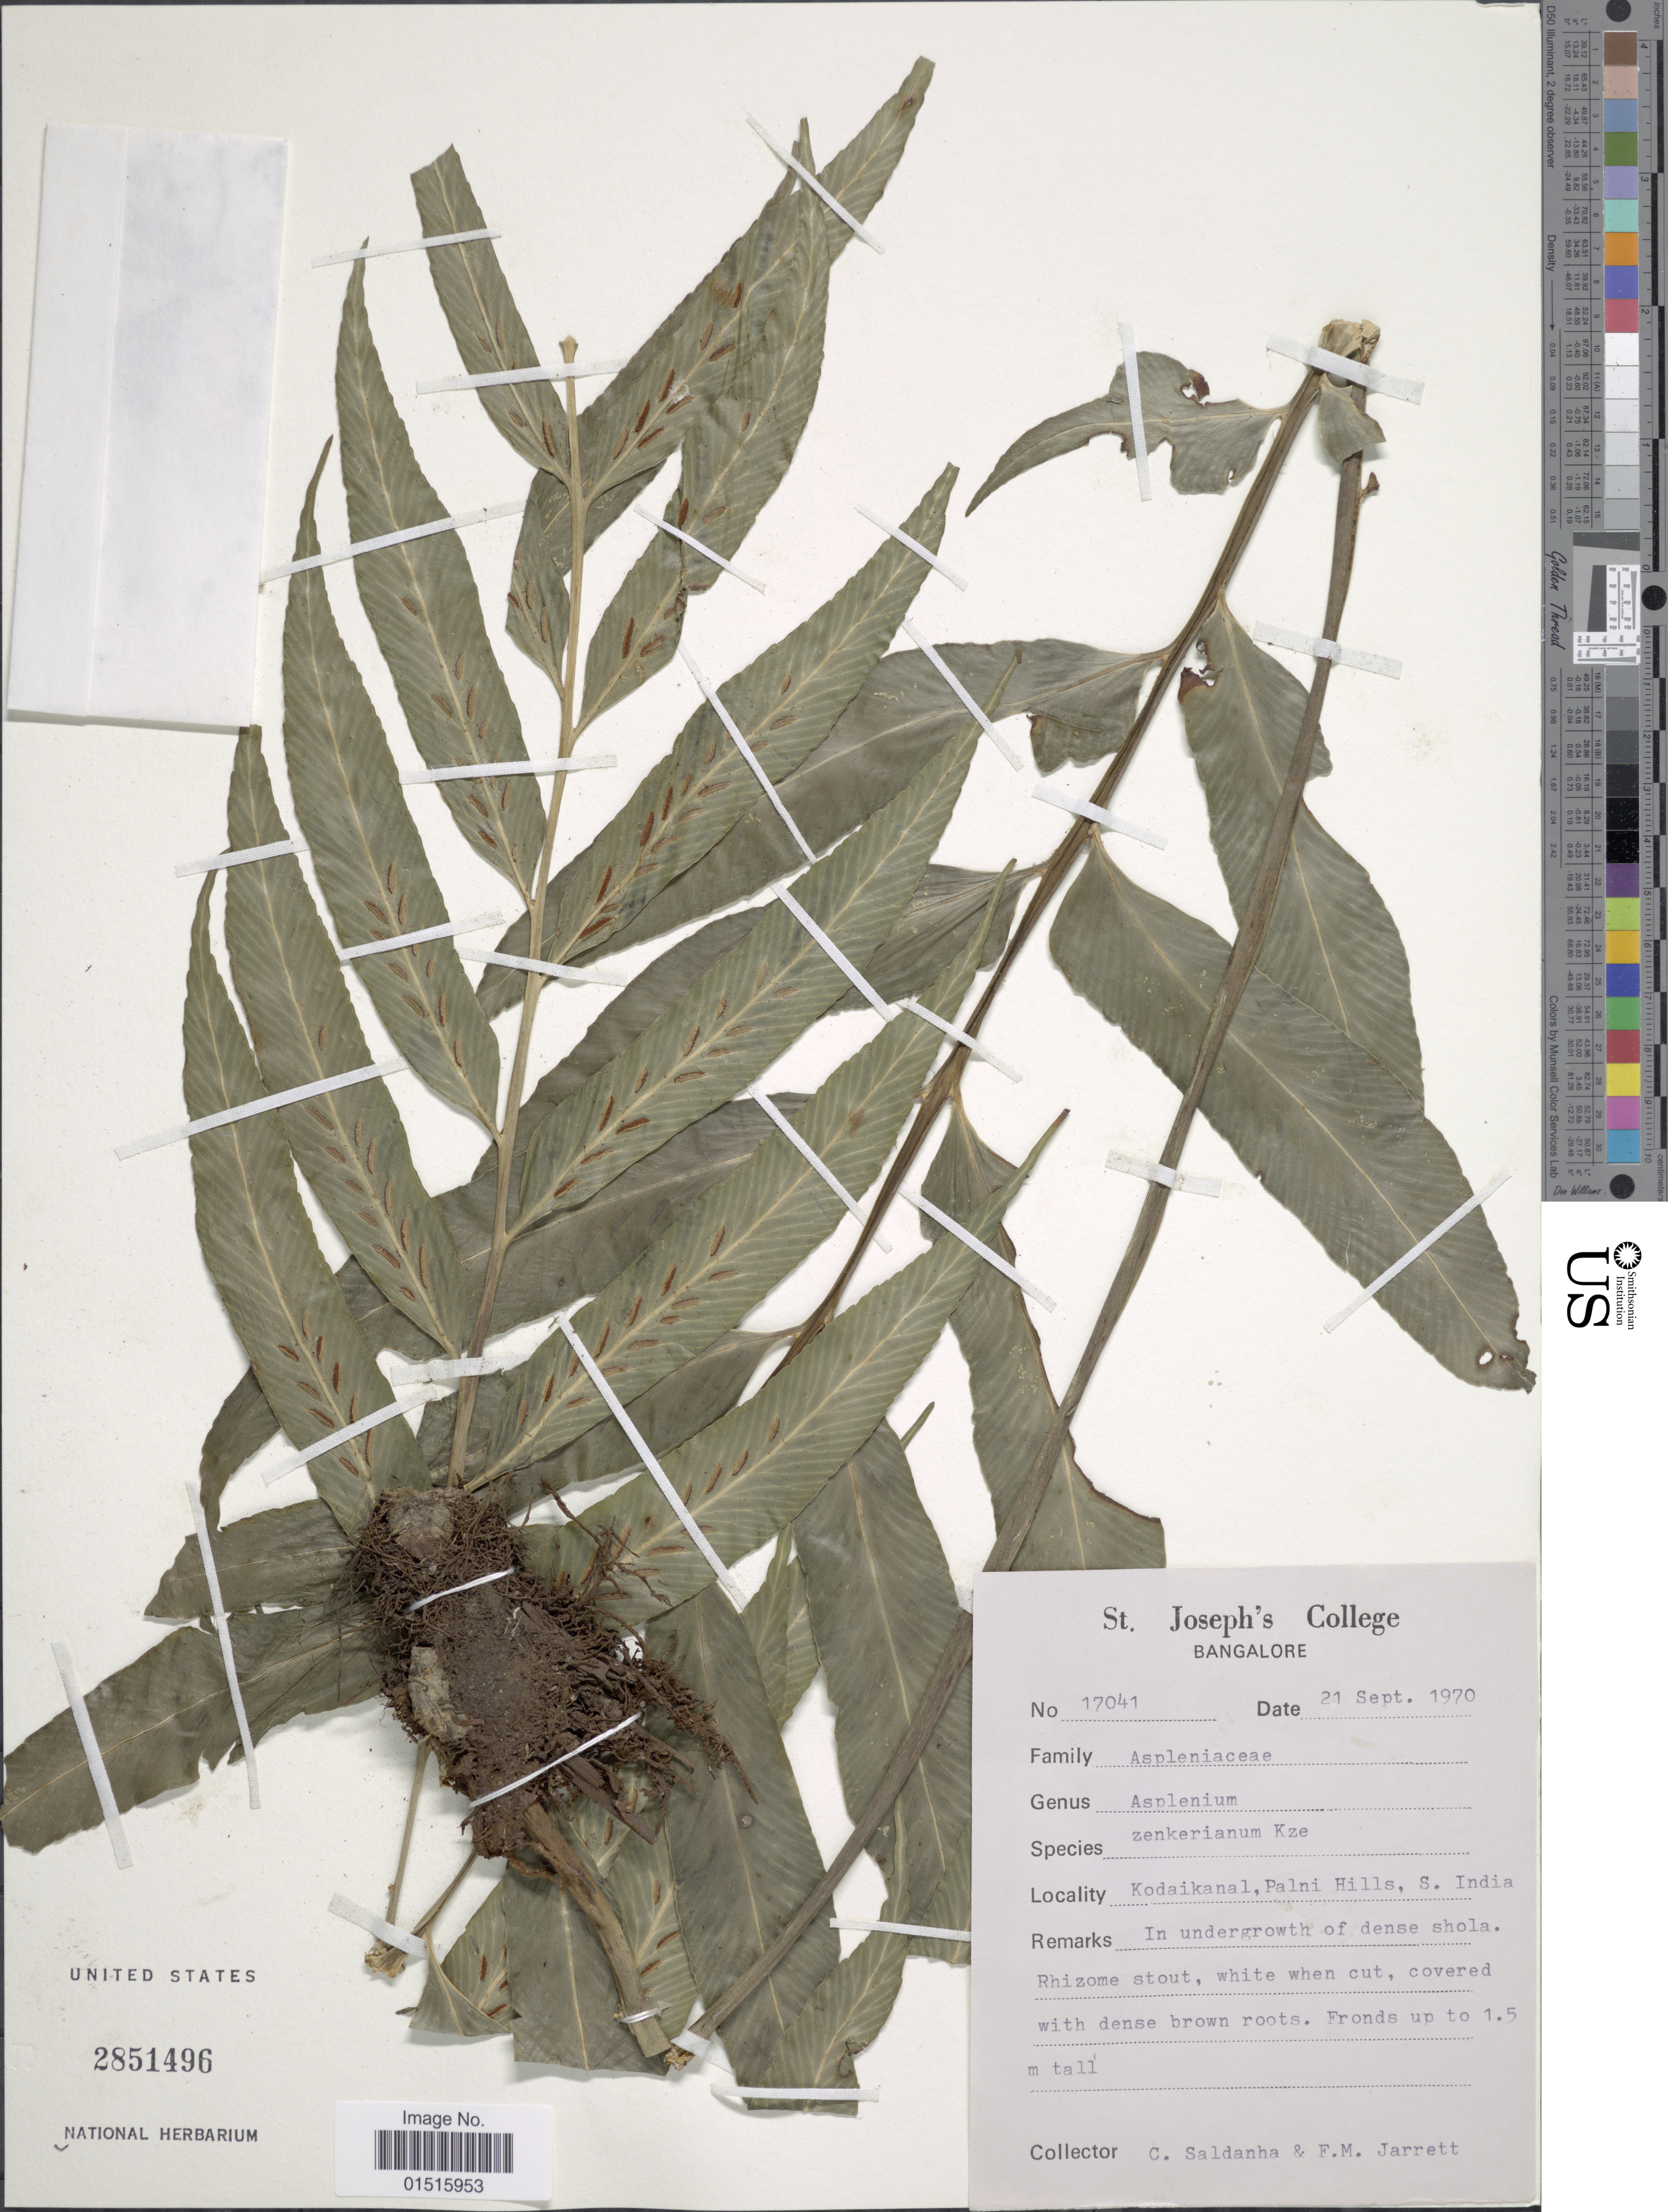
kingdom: Plantae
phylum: Tracheophyta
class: Polypodiopsida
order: Polypodiales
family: Aspleniaceae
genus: Asplenium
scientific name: Asplenium zenkerianum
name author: Kunze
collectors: C. Saldanha & F. M. Jarrett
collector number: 17041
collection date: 1970-09-21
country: India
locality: Bangalore, Kodaikanal, Palni Hills, S. India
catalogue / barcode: US 2851496